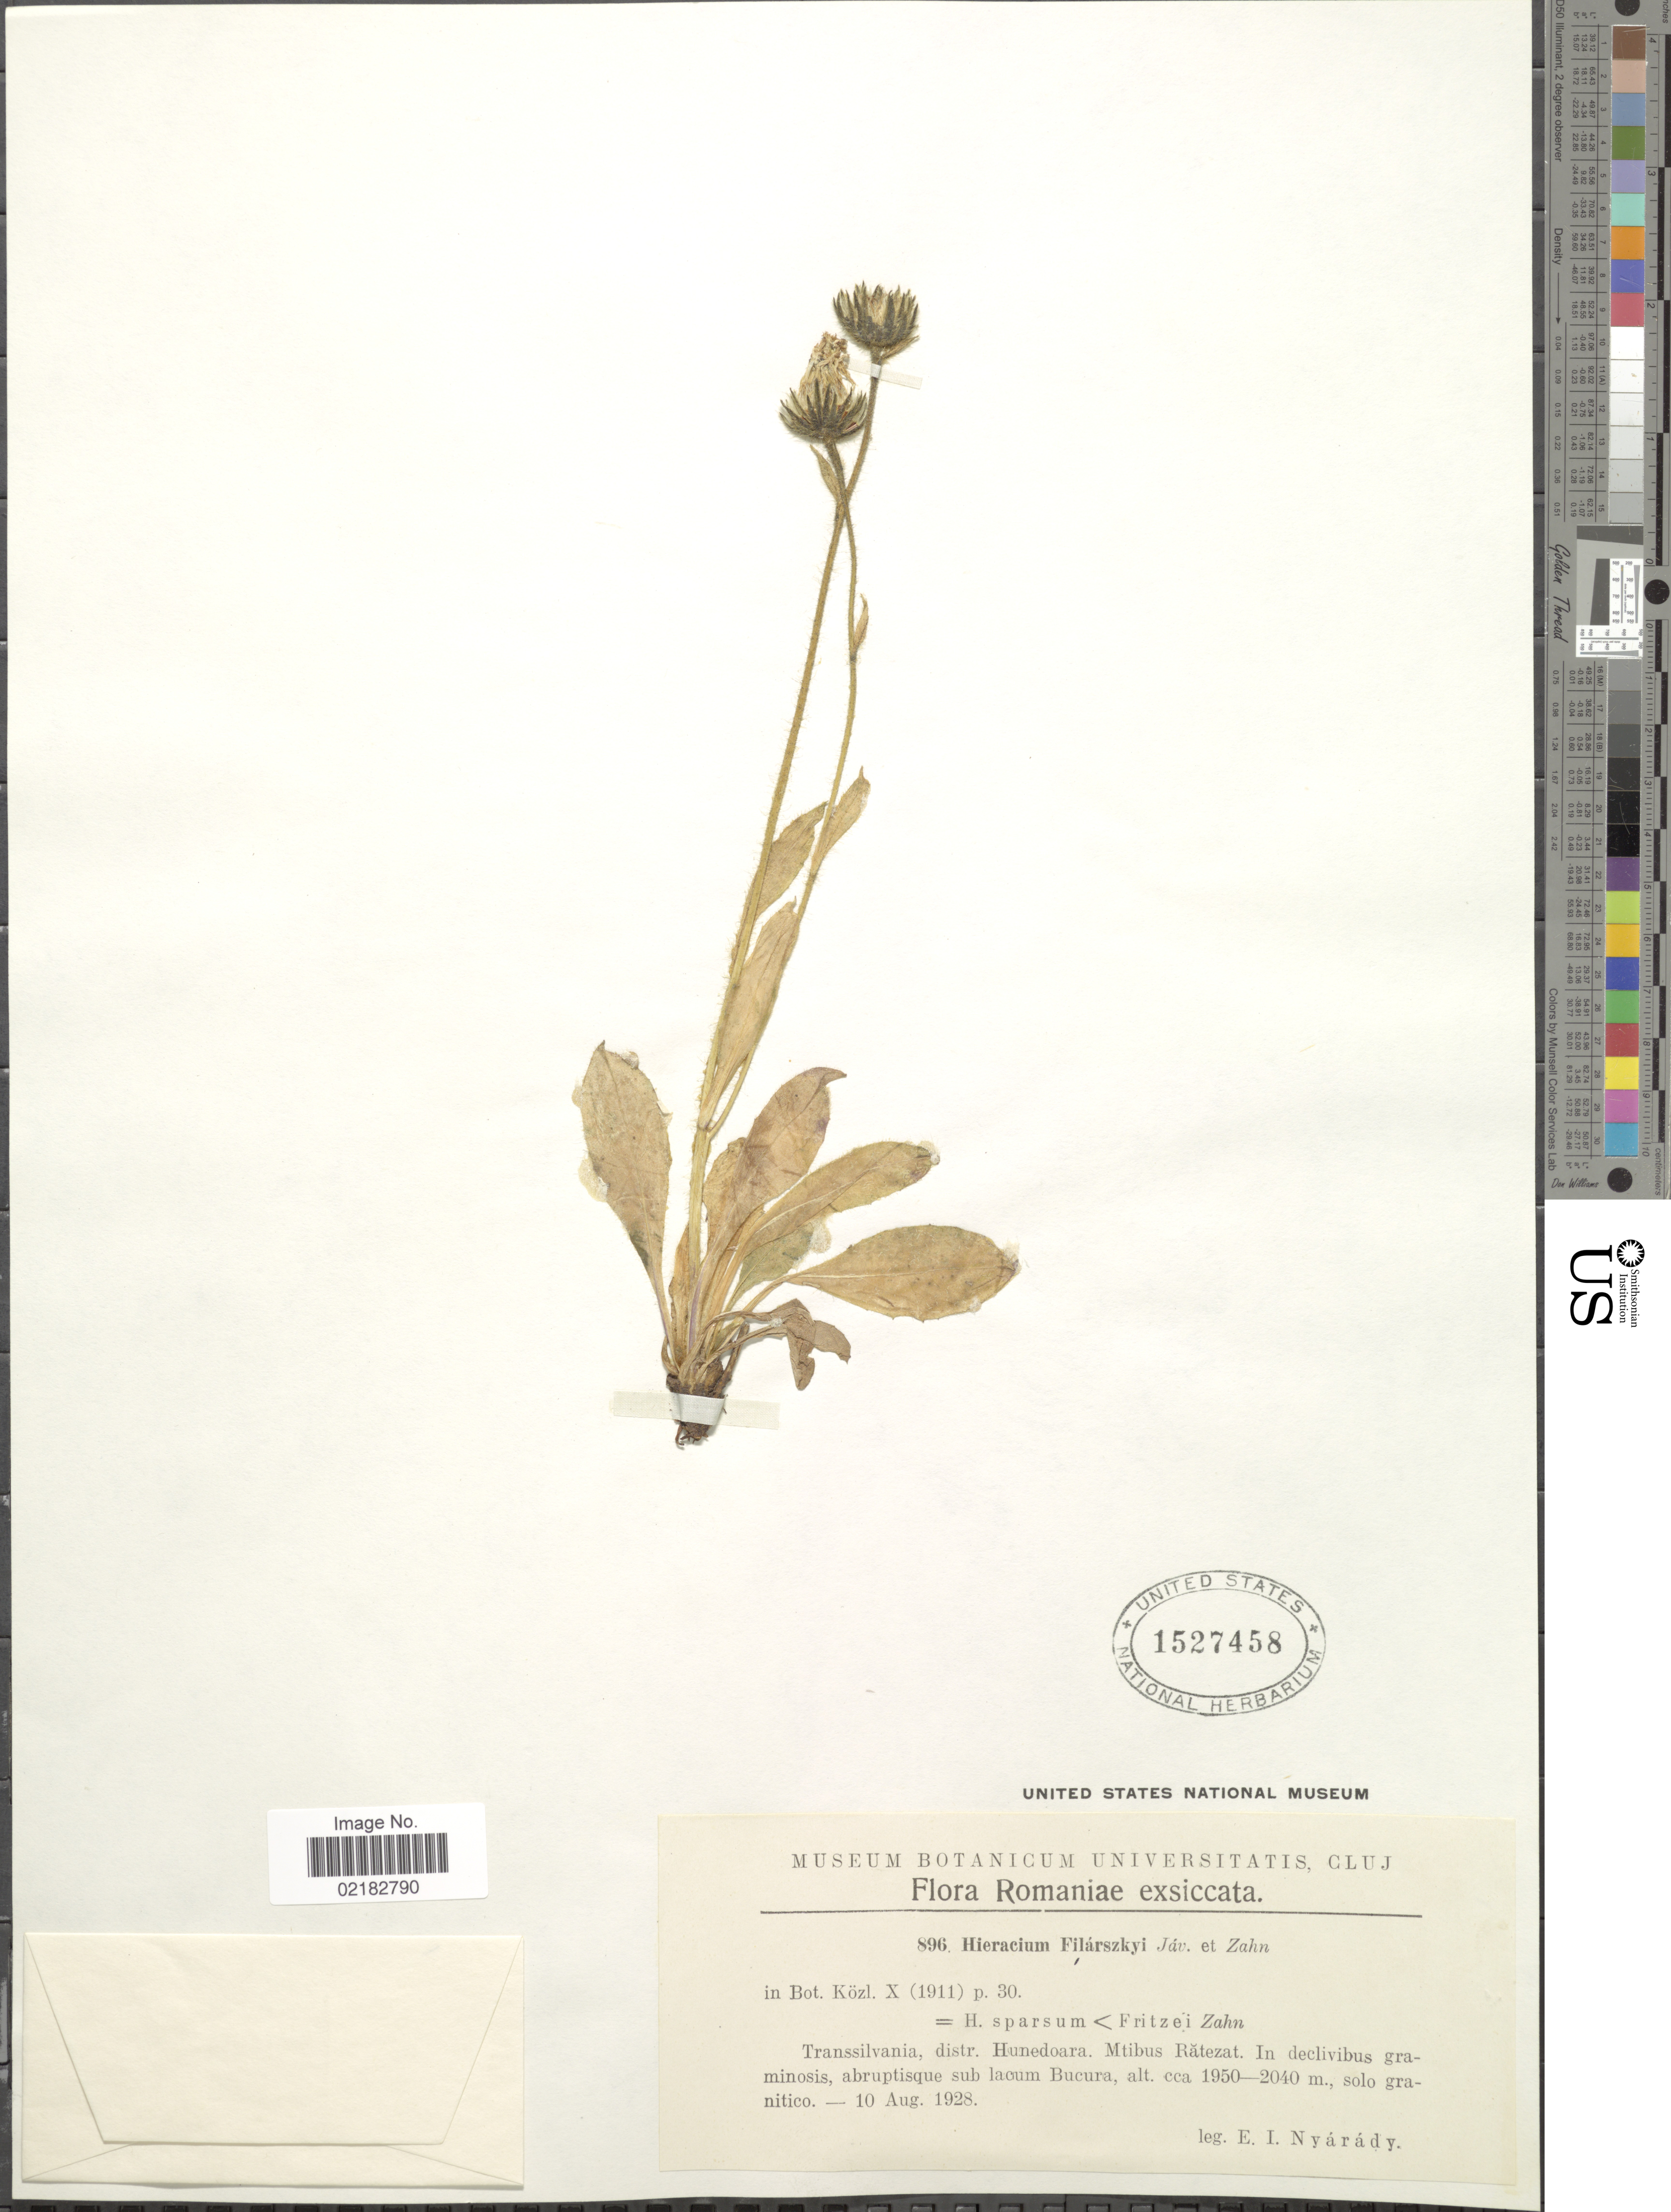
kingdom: Plantae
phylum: Tracheophyta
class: Magnoliopsida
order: Asterales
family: Asteraceae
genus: Hieracium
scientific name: Hieracium filarszkyi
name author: Javorka & Zahn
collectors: E. Nyárády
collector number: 896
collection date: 1928-08-10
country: Romania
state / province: Hunedoara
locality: Transsilvania, distr. Hunedoara. Mtibus Ratezat. In declivibus graminosis, abruptisque sub lacum Bucura, solo granitico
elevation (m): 1950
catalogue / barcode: US 1527458